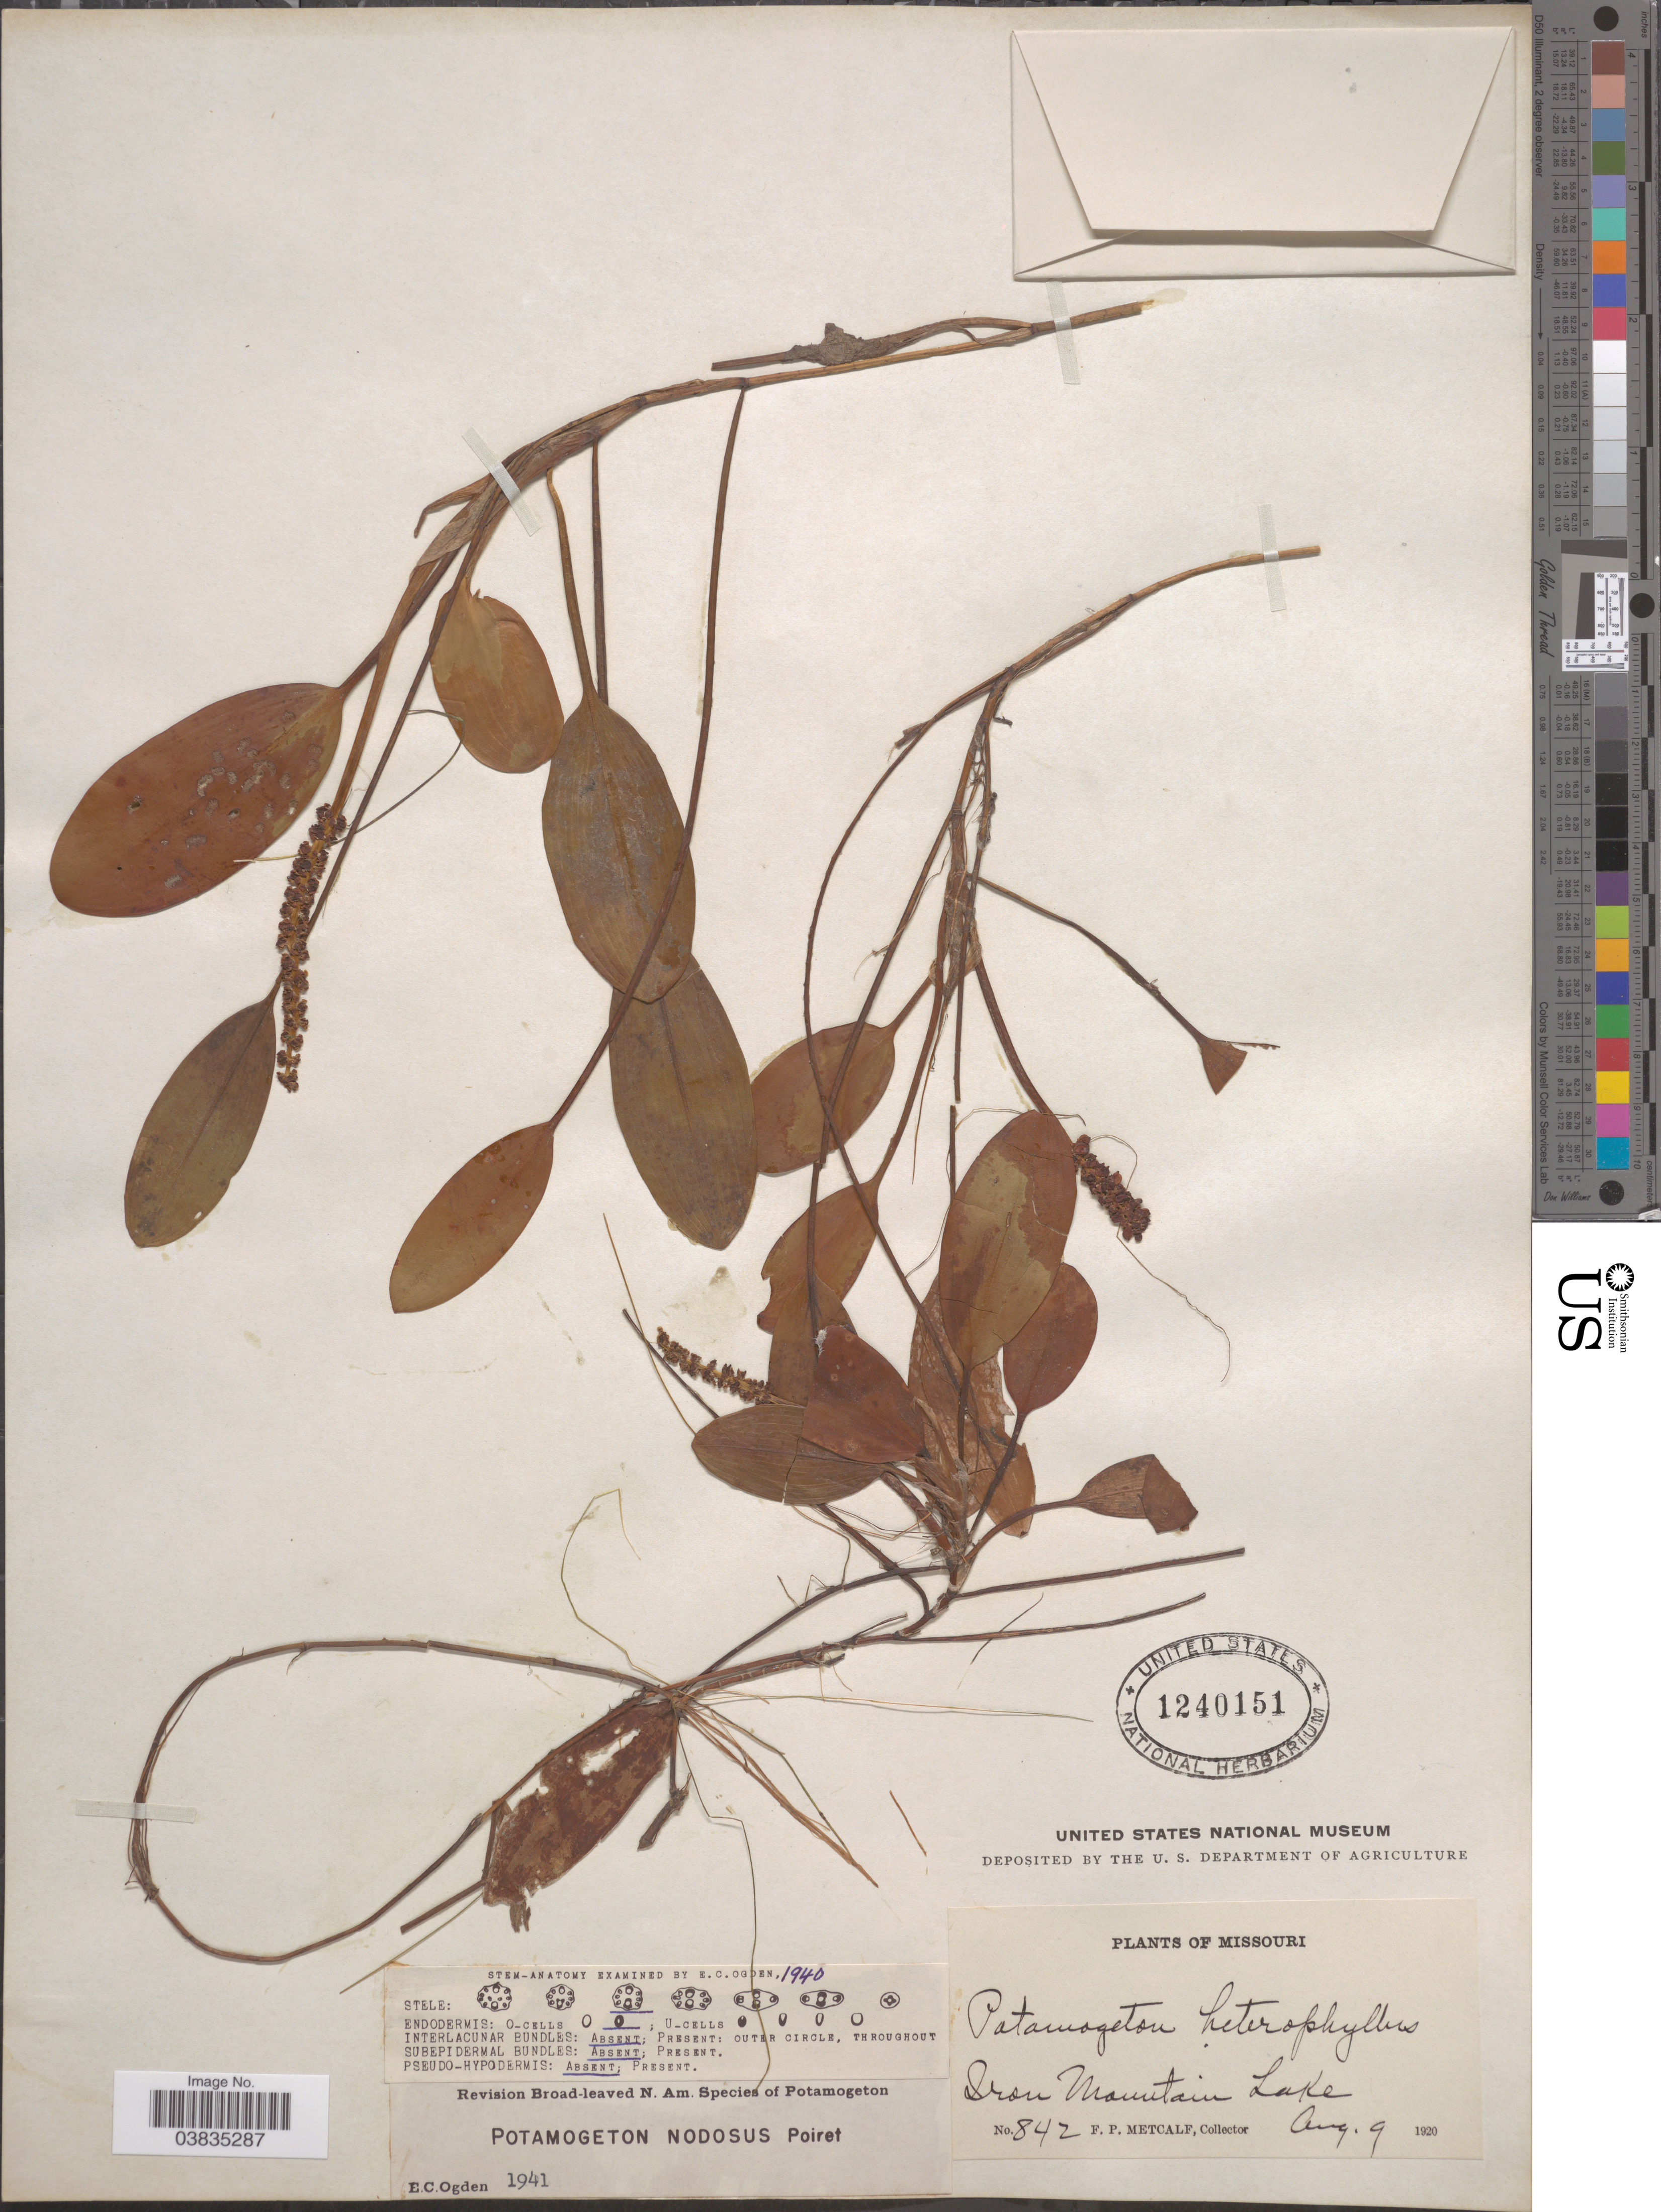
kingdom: Plantae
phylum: Tracheophyta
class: Liliopsida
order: Alismatales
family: Potamogetonaceae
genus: Potamogeton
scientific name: Potamogeton nodosus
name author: Poir.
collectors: F. Metcalf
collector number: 842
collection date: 1920-08-09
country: United States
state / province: Missouri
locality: Iron Mountain Lake.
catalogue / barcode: US 1240151